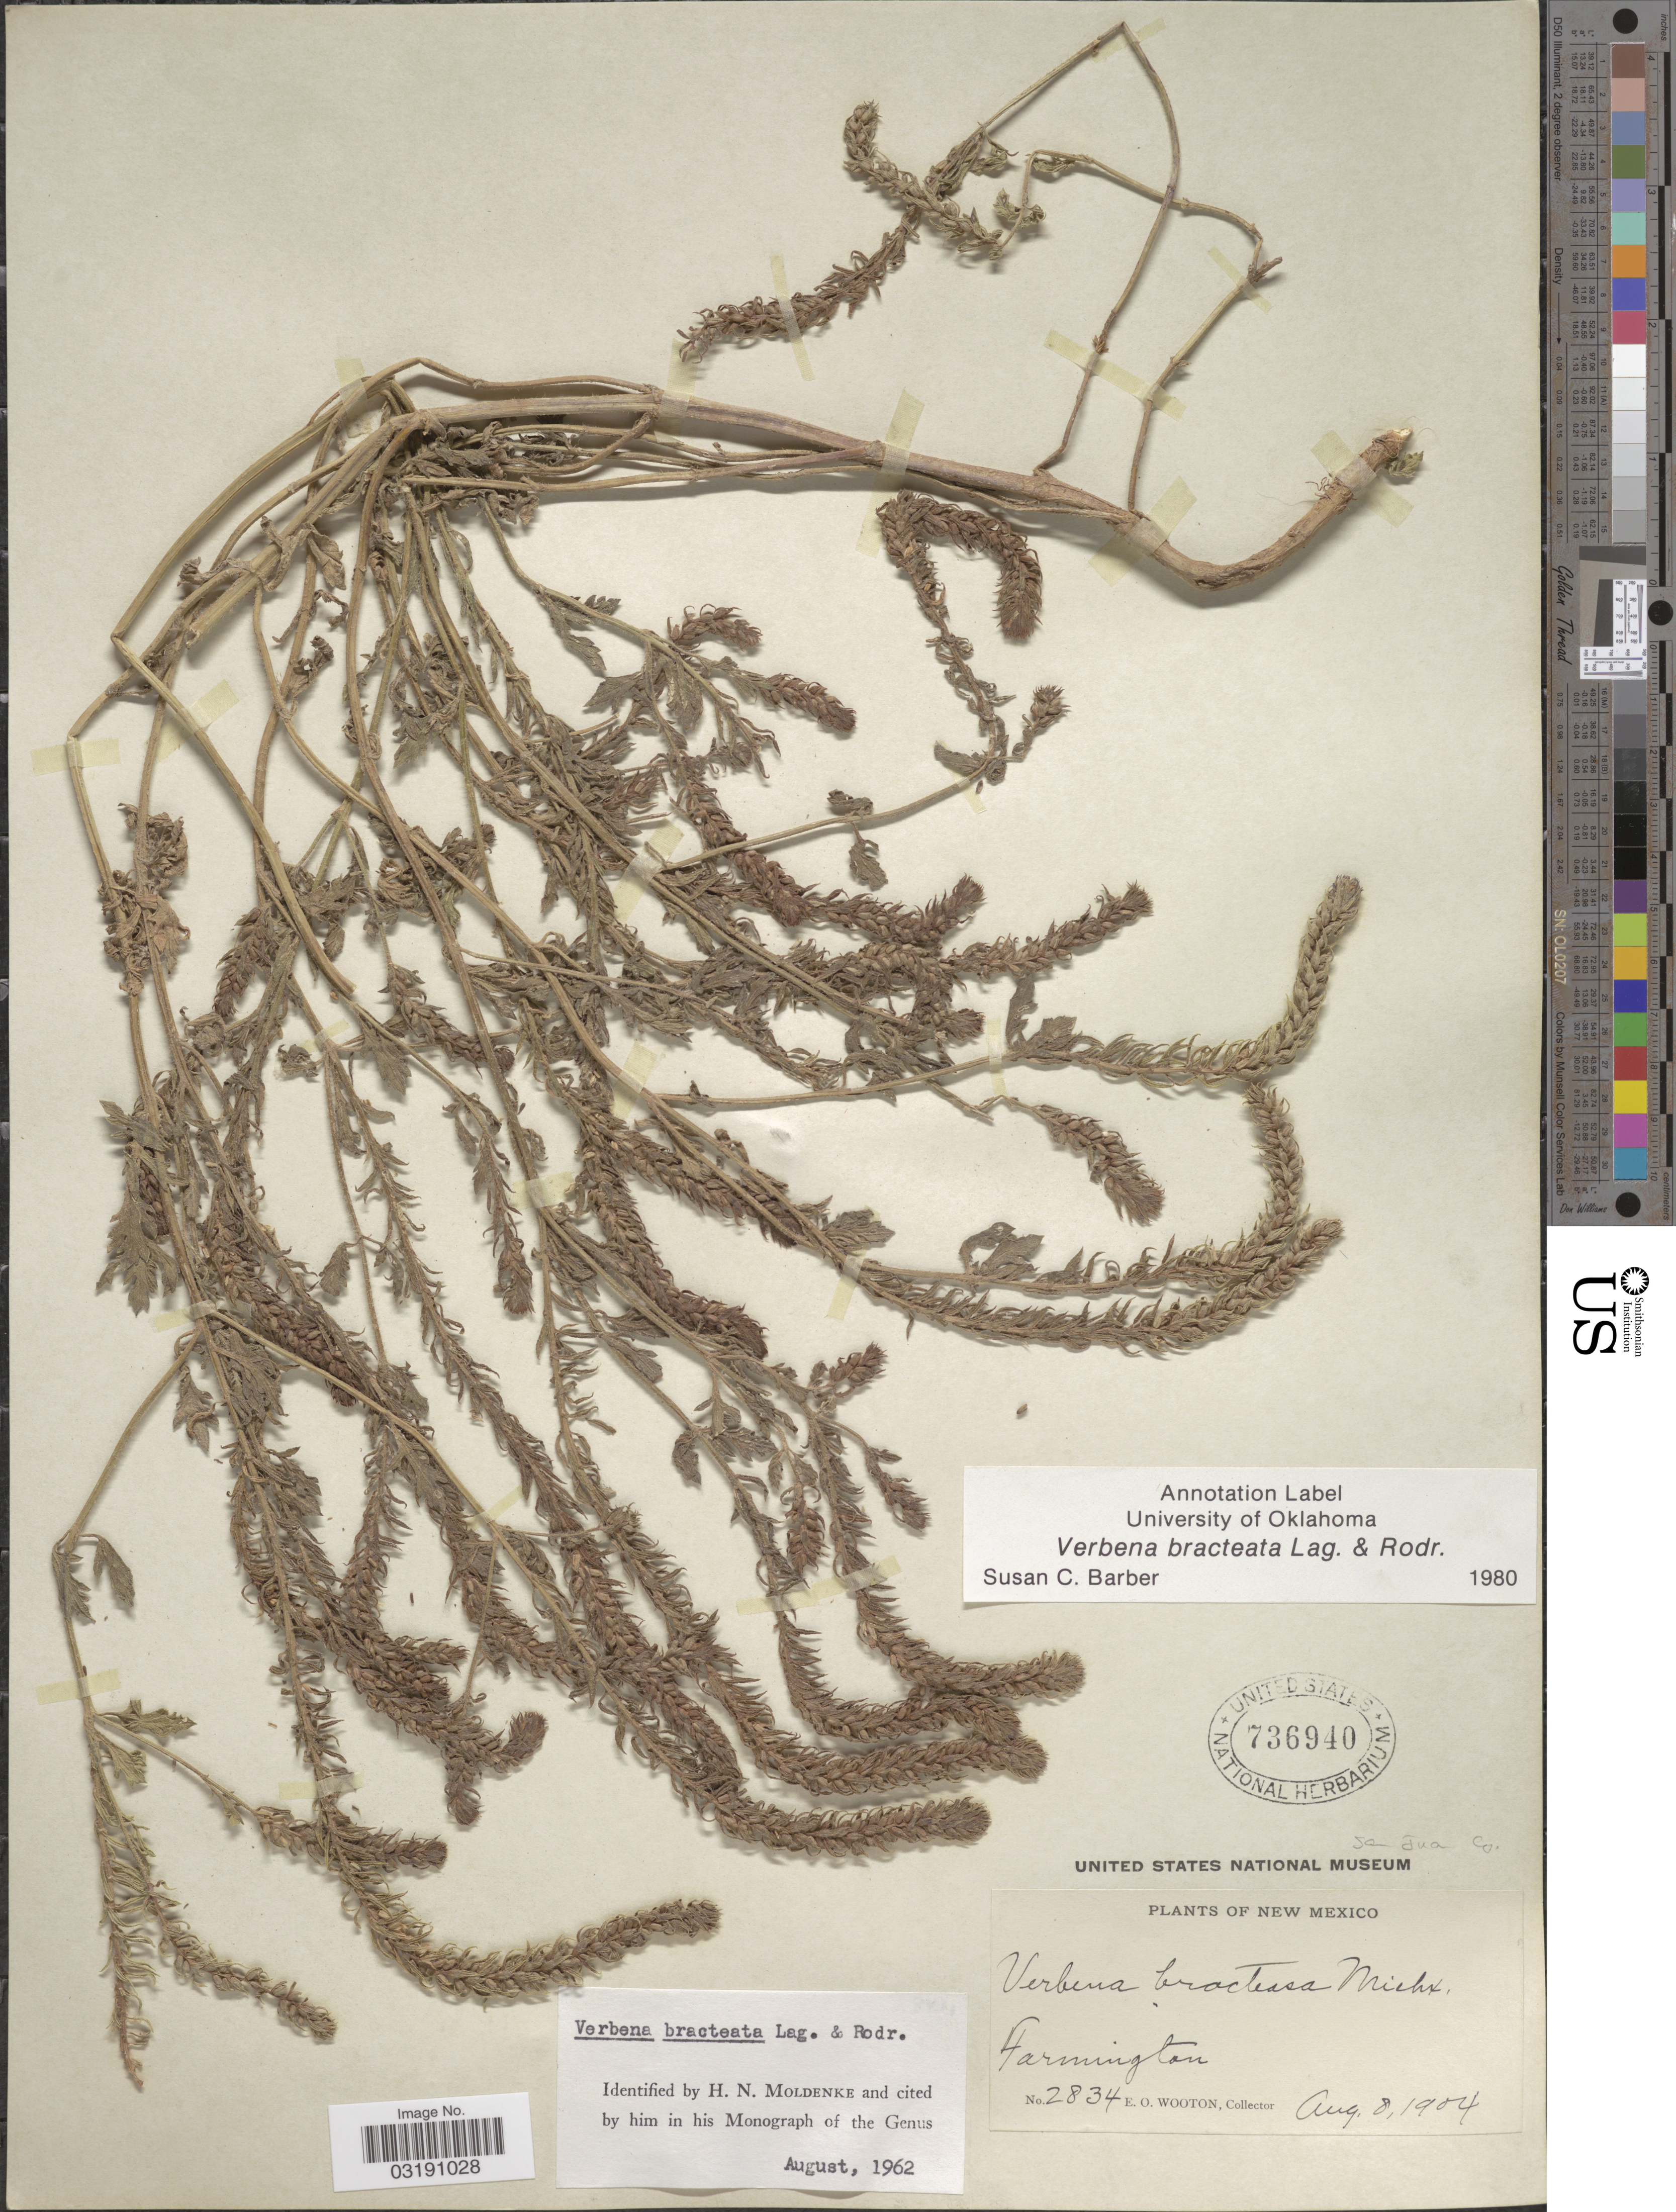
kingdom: Plantae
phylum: Tracheophyta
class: Magnoliopsida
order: Lamiales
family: Verbenaceae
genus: Verbena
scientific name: Verbena bracteata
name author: Cav. ex Lag. & Rodr.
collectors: E. O. Wooton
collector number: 2834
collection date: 1904-08-08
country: United States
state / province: New Mexico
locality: Farmington. San Juan Co.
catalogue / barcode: US 736940